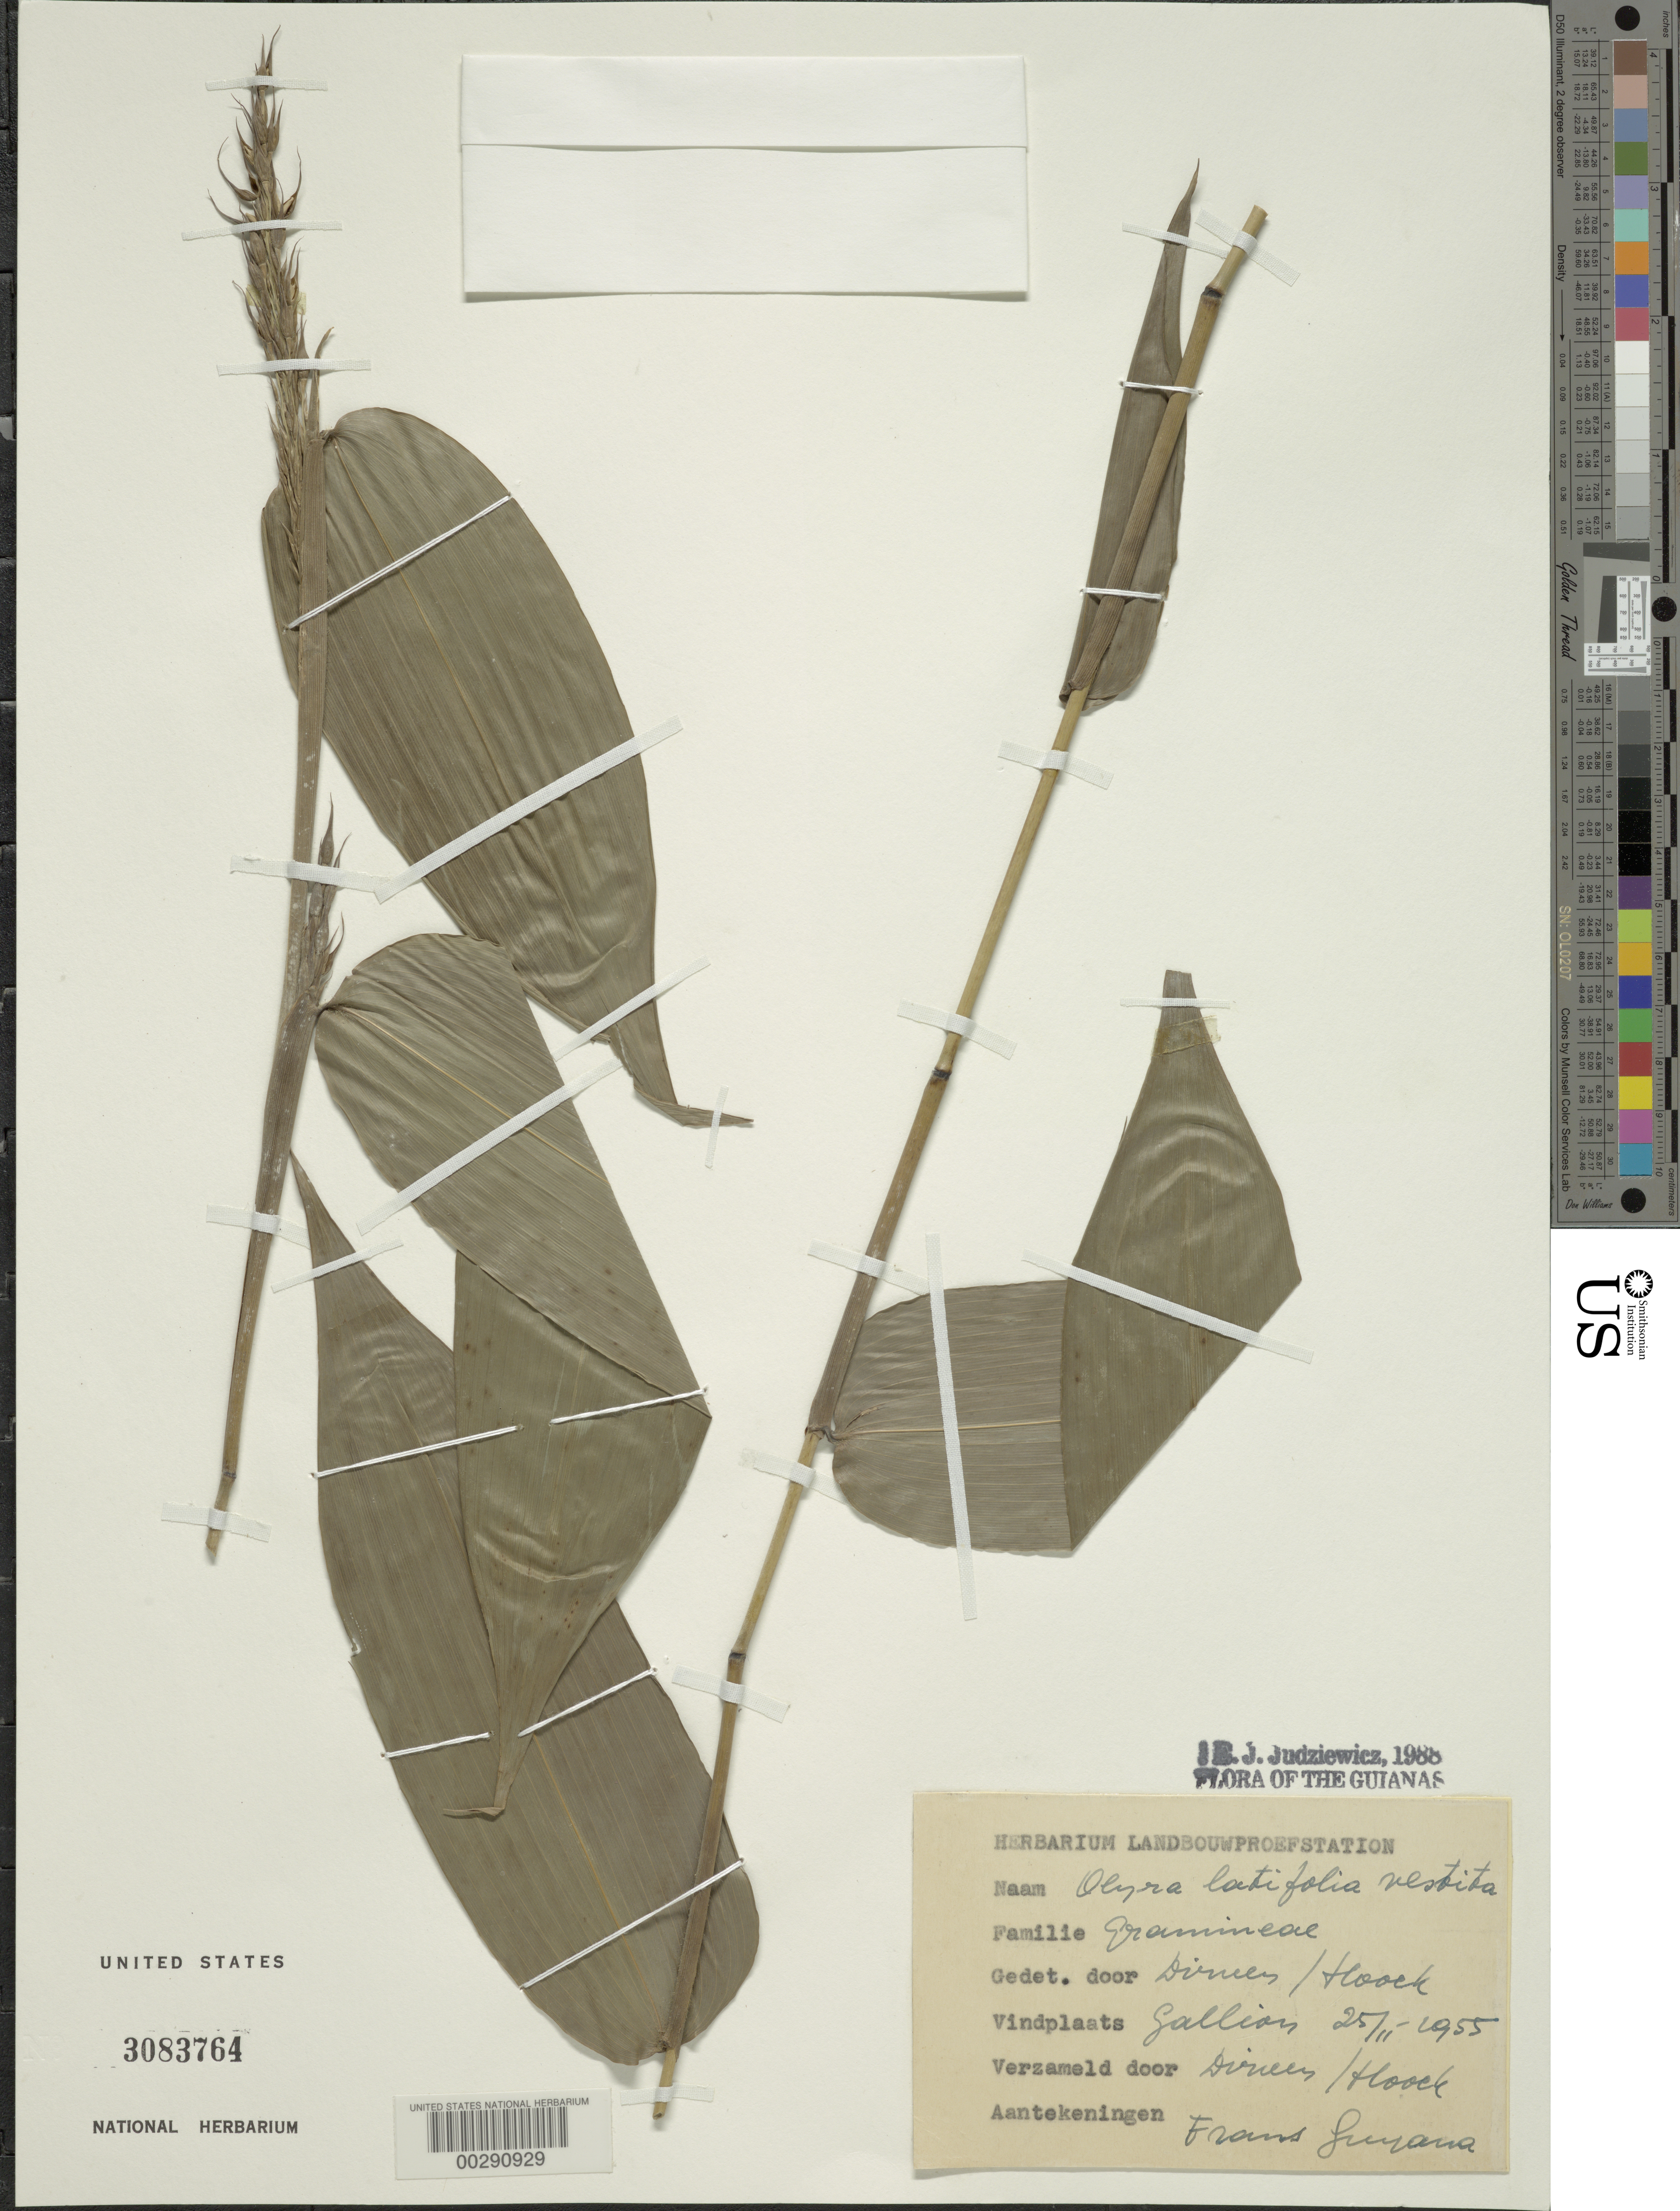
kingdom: Plantae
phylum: Tracheophyta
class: Liliopsida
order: Poales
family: Poaceae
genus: Olyra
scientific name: Olyra latifolia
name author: L.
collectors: -. Drineen & -. Hoock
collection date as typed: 25 Nov 1955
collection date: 1955-11-25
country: French Guiana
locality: Gallion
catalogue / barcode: US 3083764